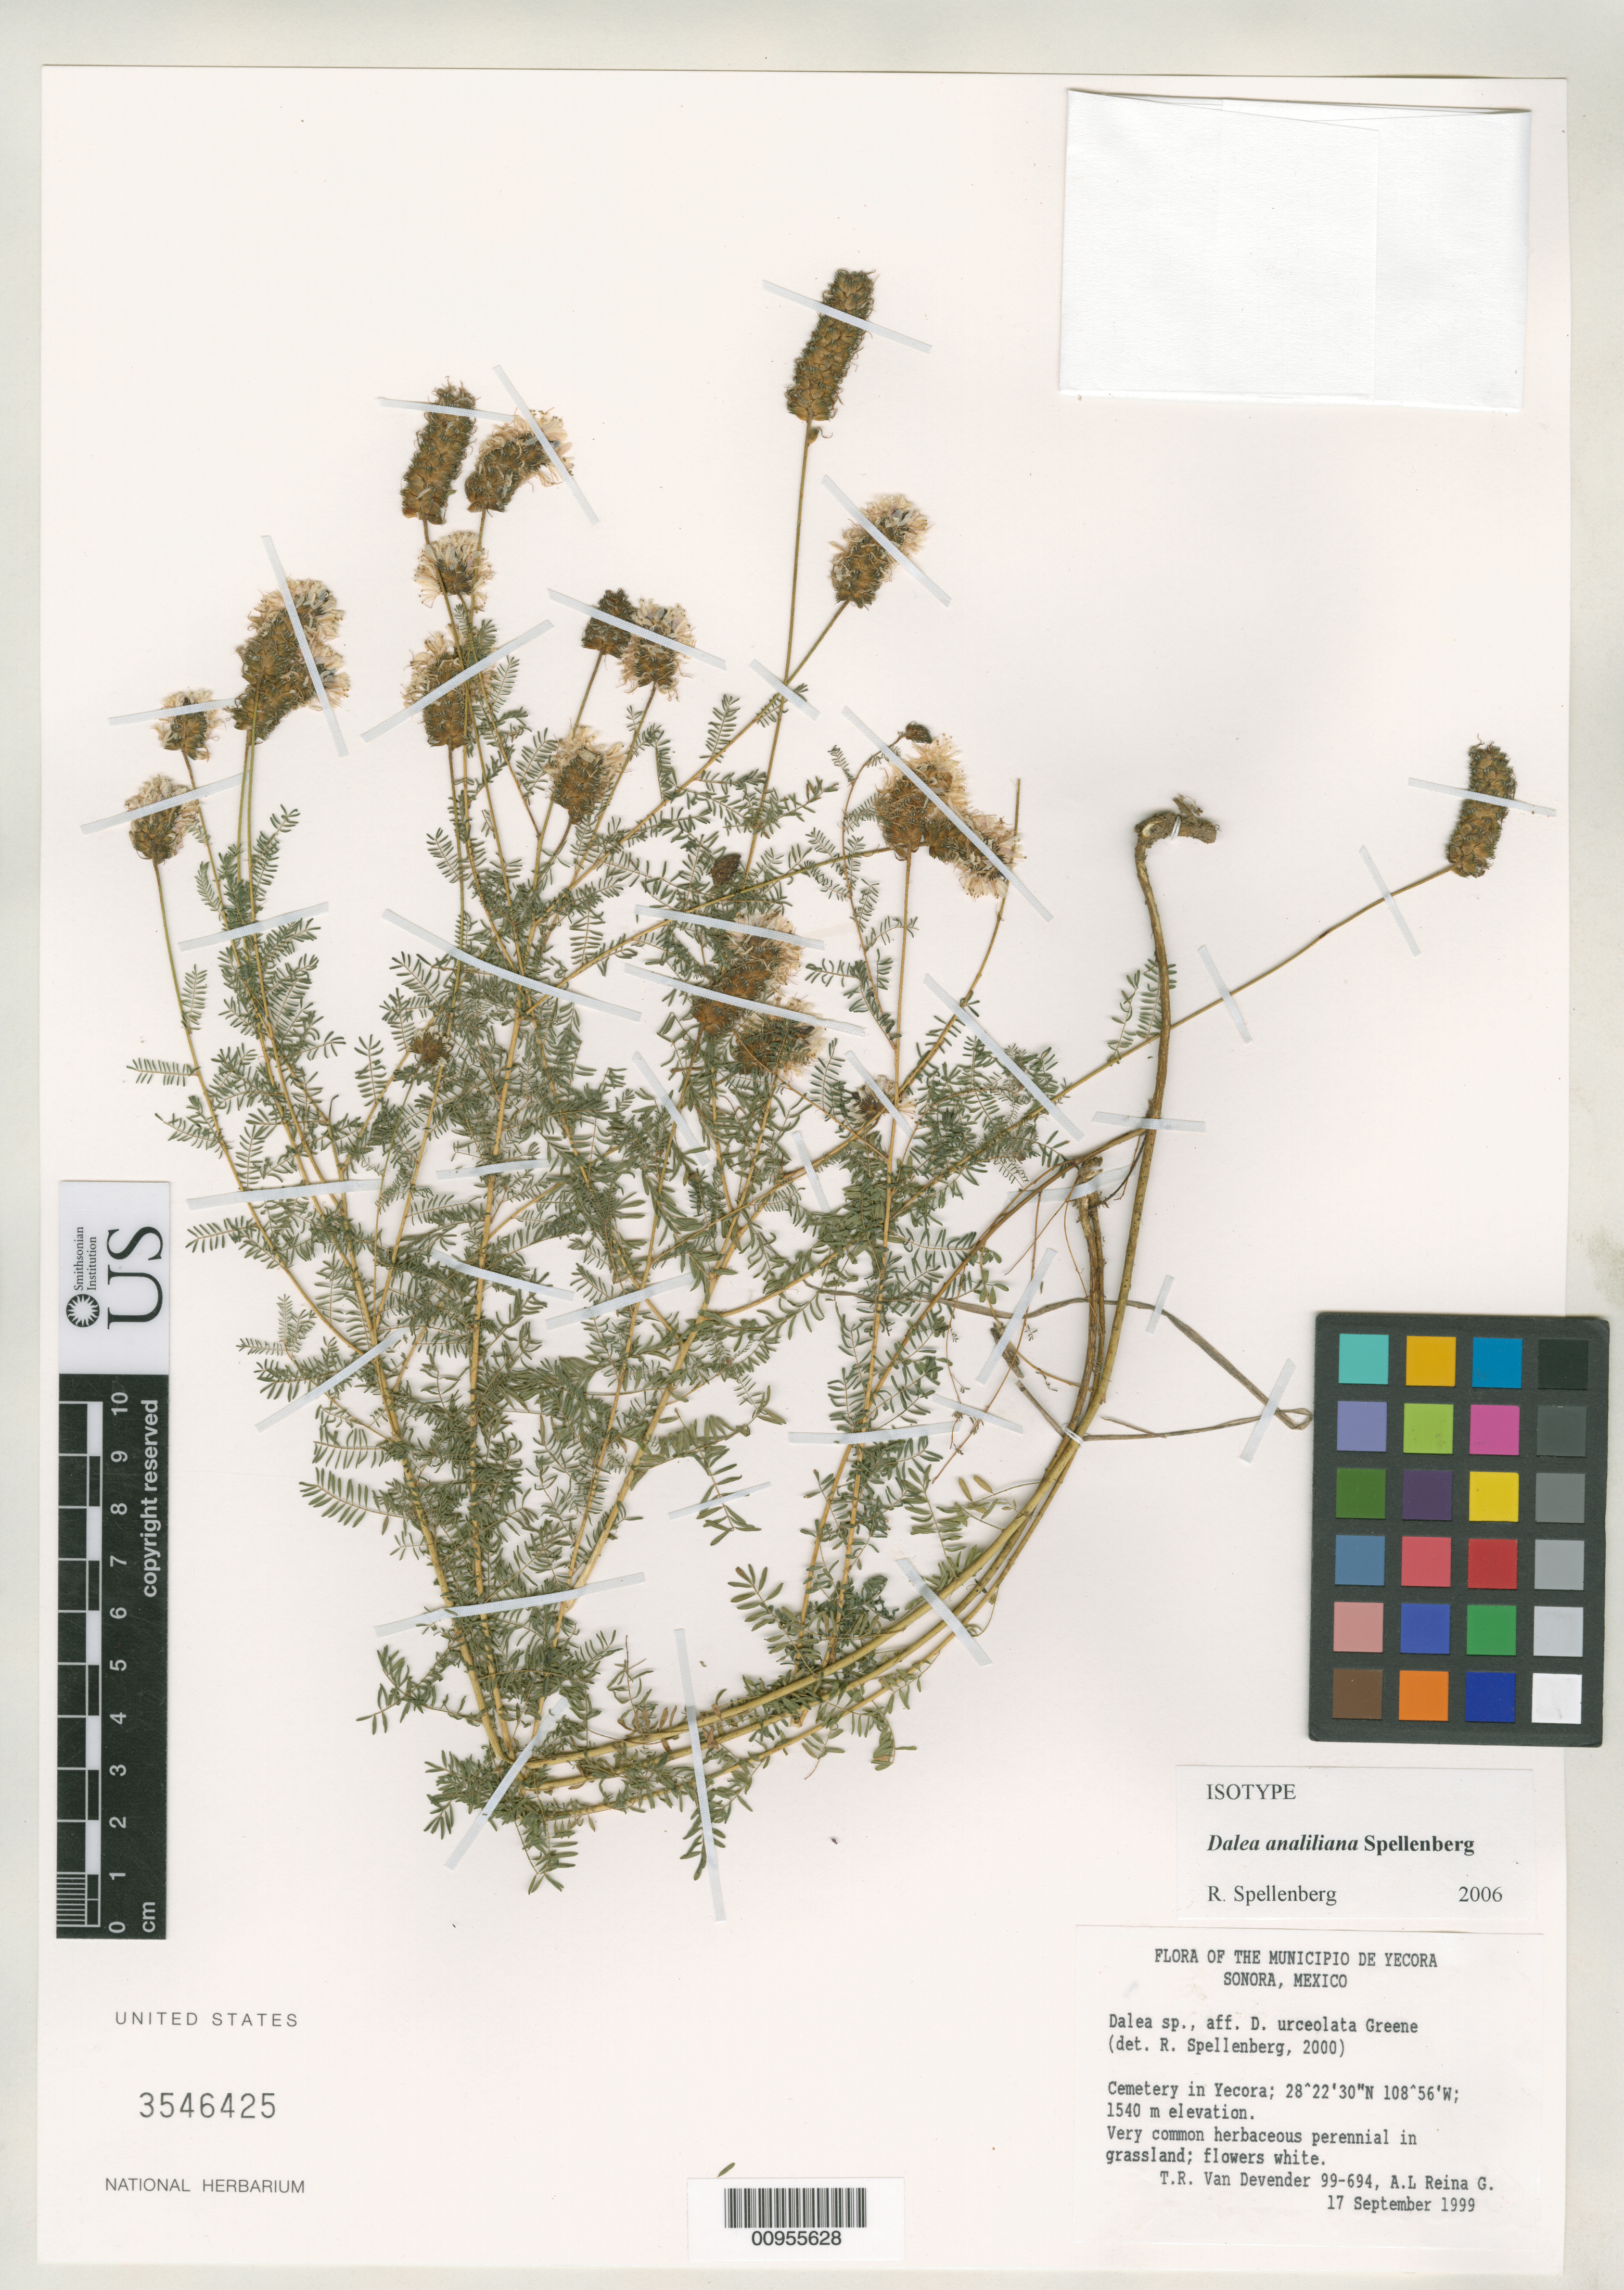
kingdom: Plantae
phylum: Tracheophyta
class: Magnoliopsida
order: Fabales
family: Fabaceae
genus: Dalea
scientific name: Dalea analiliana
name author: Spellenb.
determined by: Spellenberg, R. W.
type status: Isotype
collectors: T. R. Van Devender & A. L. Reina G.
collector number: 99-694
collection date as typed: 17 Sep 1999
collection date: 1999-09-17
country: Mexico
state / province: Sonora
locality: Municipio de Yecora. Cemetery in Yecora.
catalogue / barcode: US 3546425